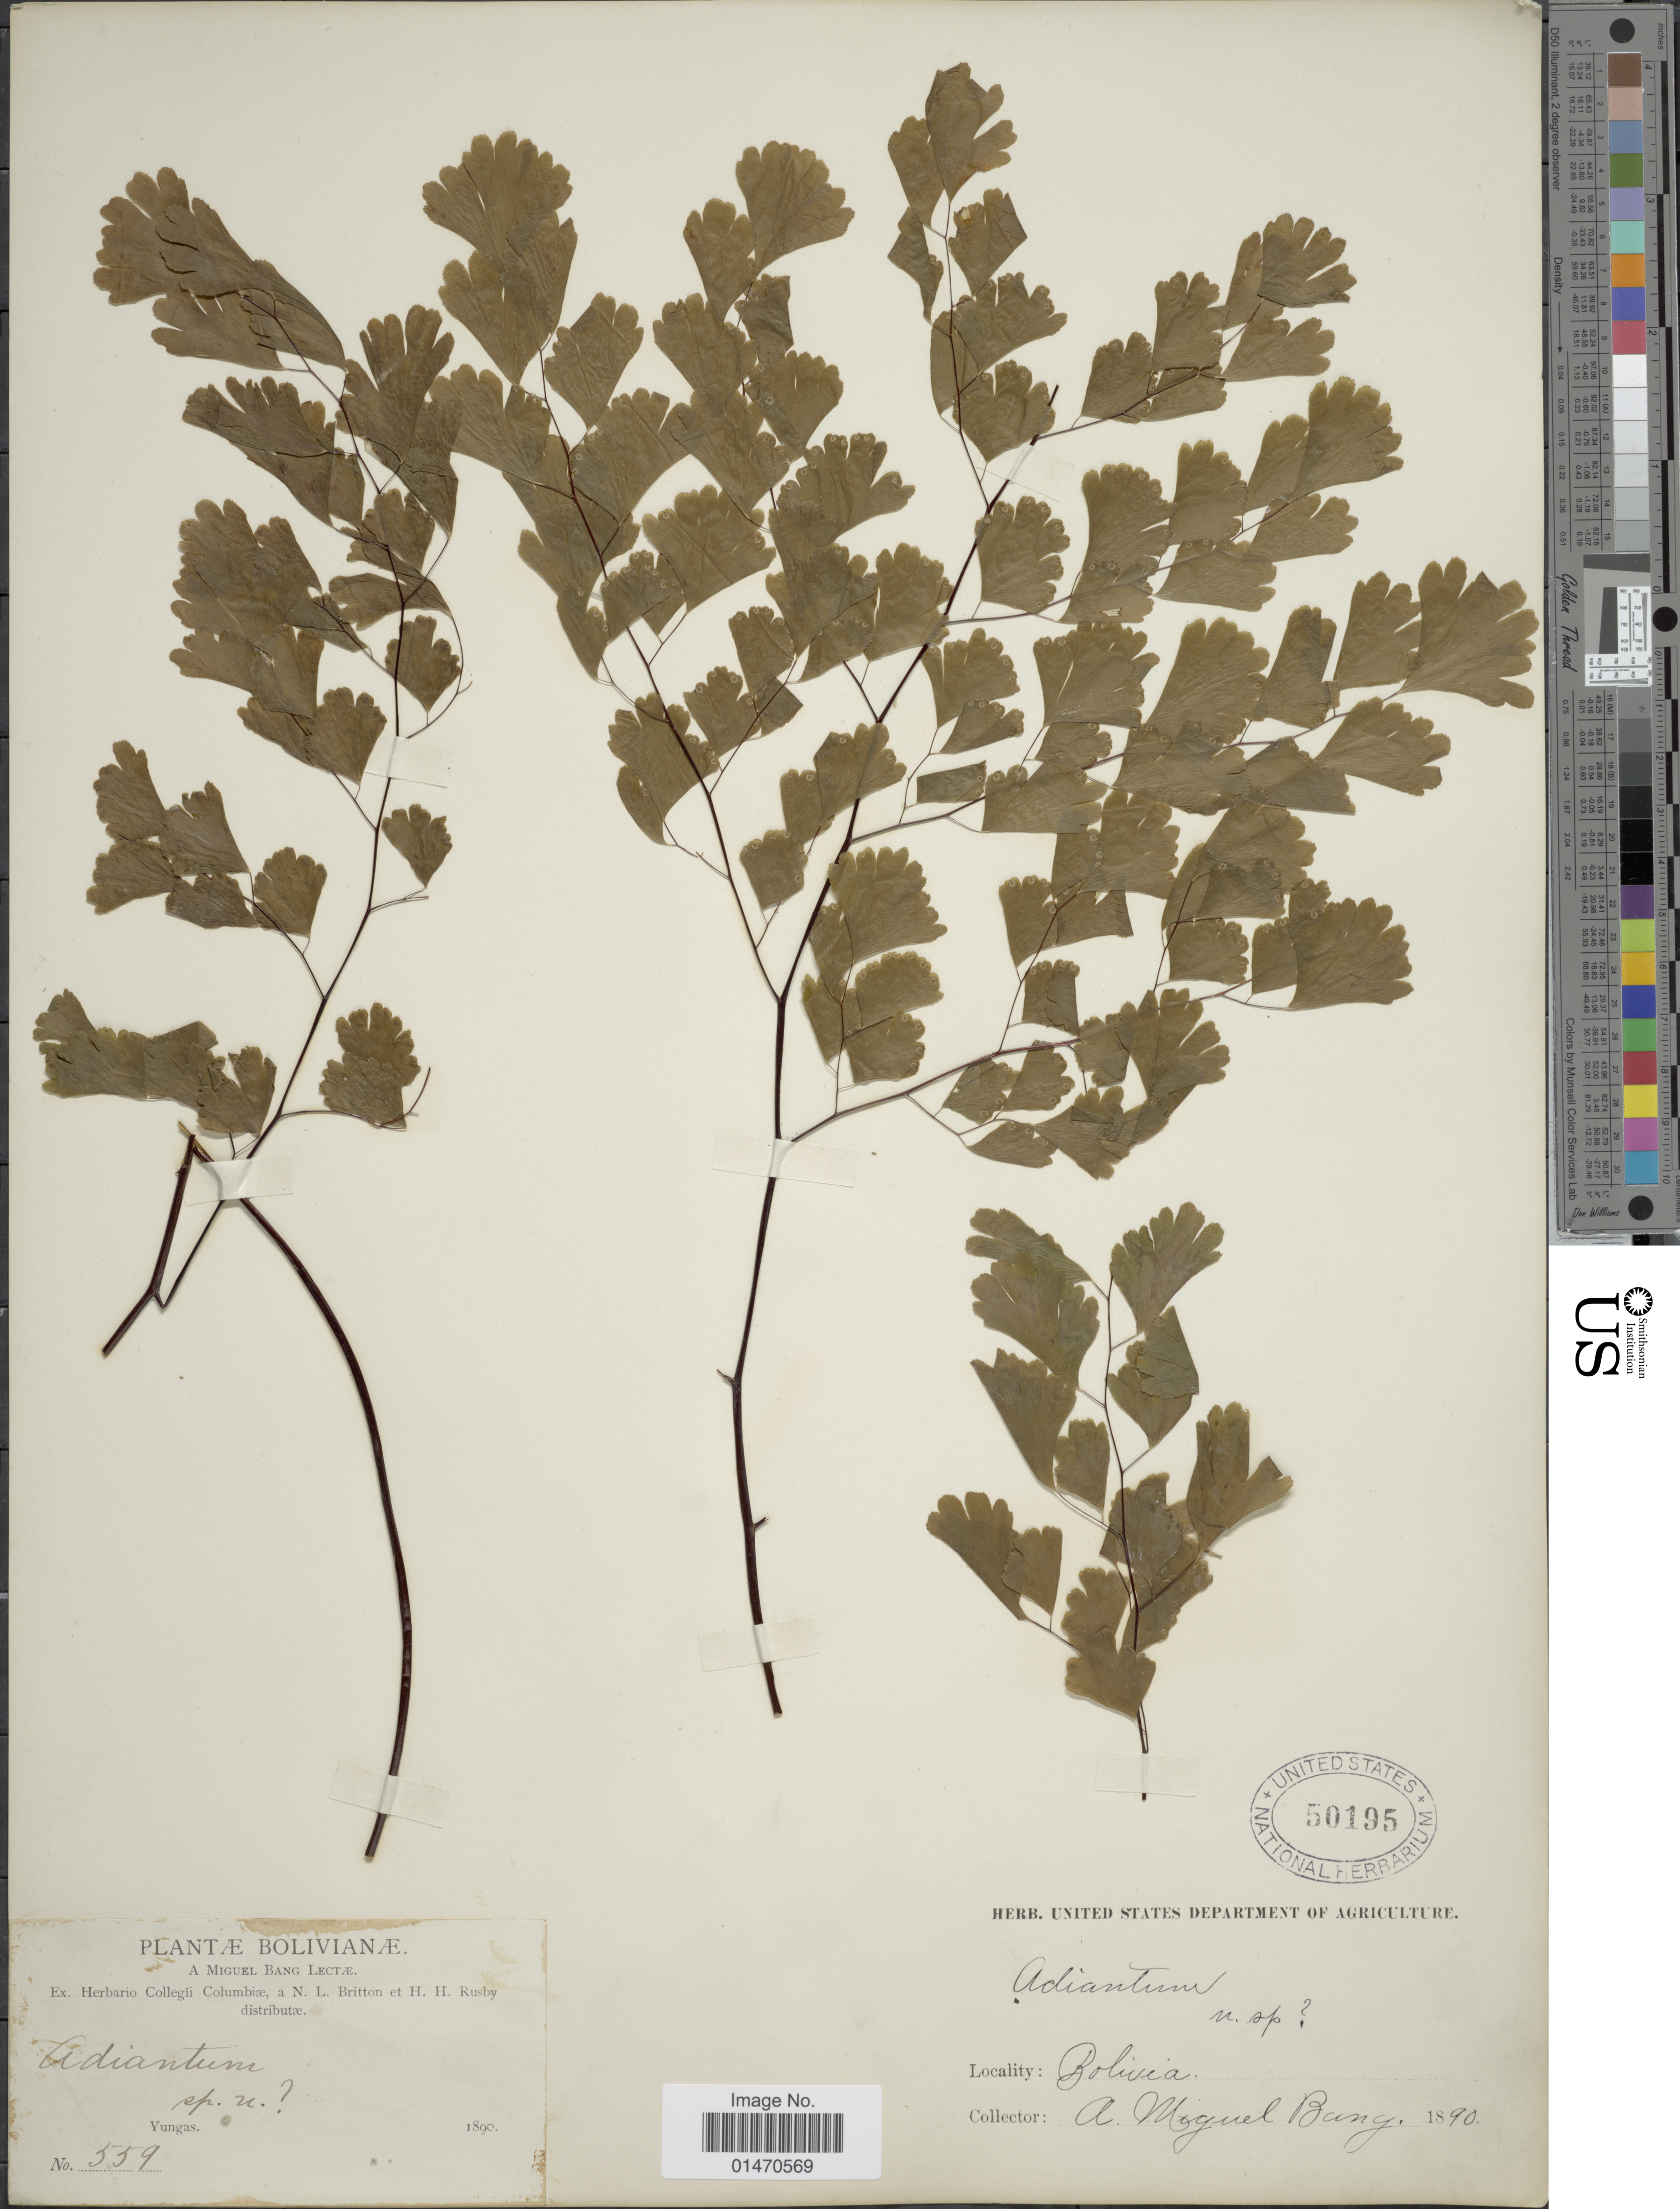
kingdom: Plantae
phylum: Tracheophyta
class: Polypodiopsida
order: Polypodiales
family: Pteridaceae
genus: Adiantum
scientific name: Adiantum lorentzii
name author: Hieron.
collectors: M. Bang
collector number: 559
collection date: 1890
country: Bolivia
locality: Yungas, Bolivia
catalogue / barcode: US 50195